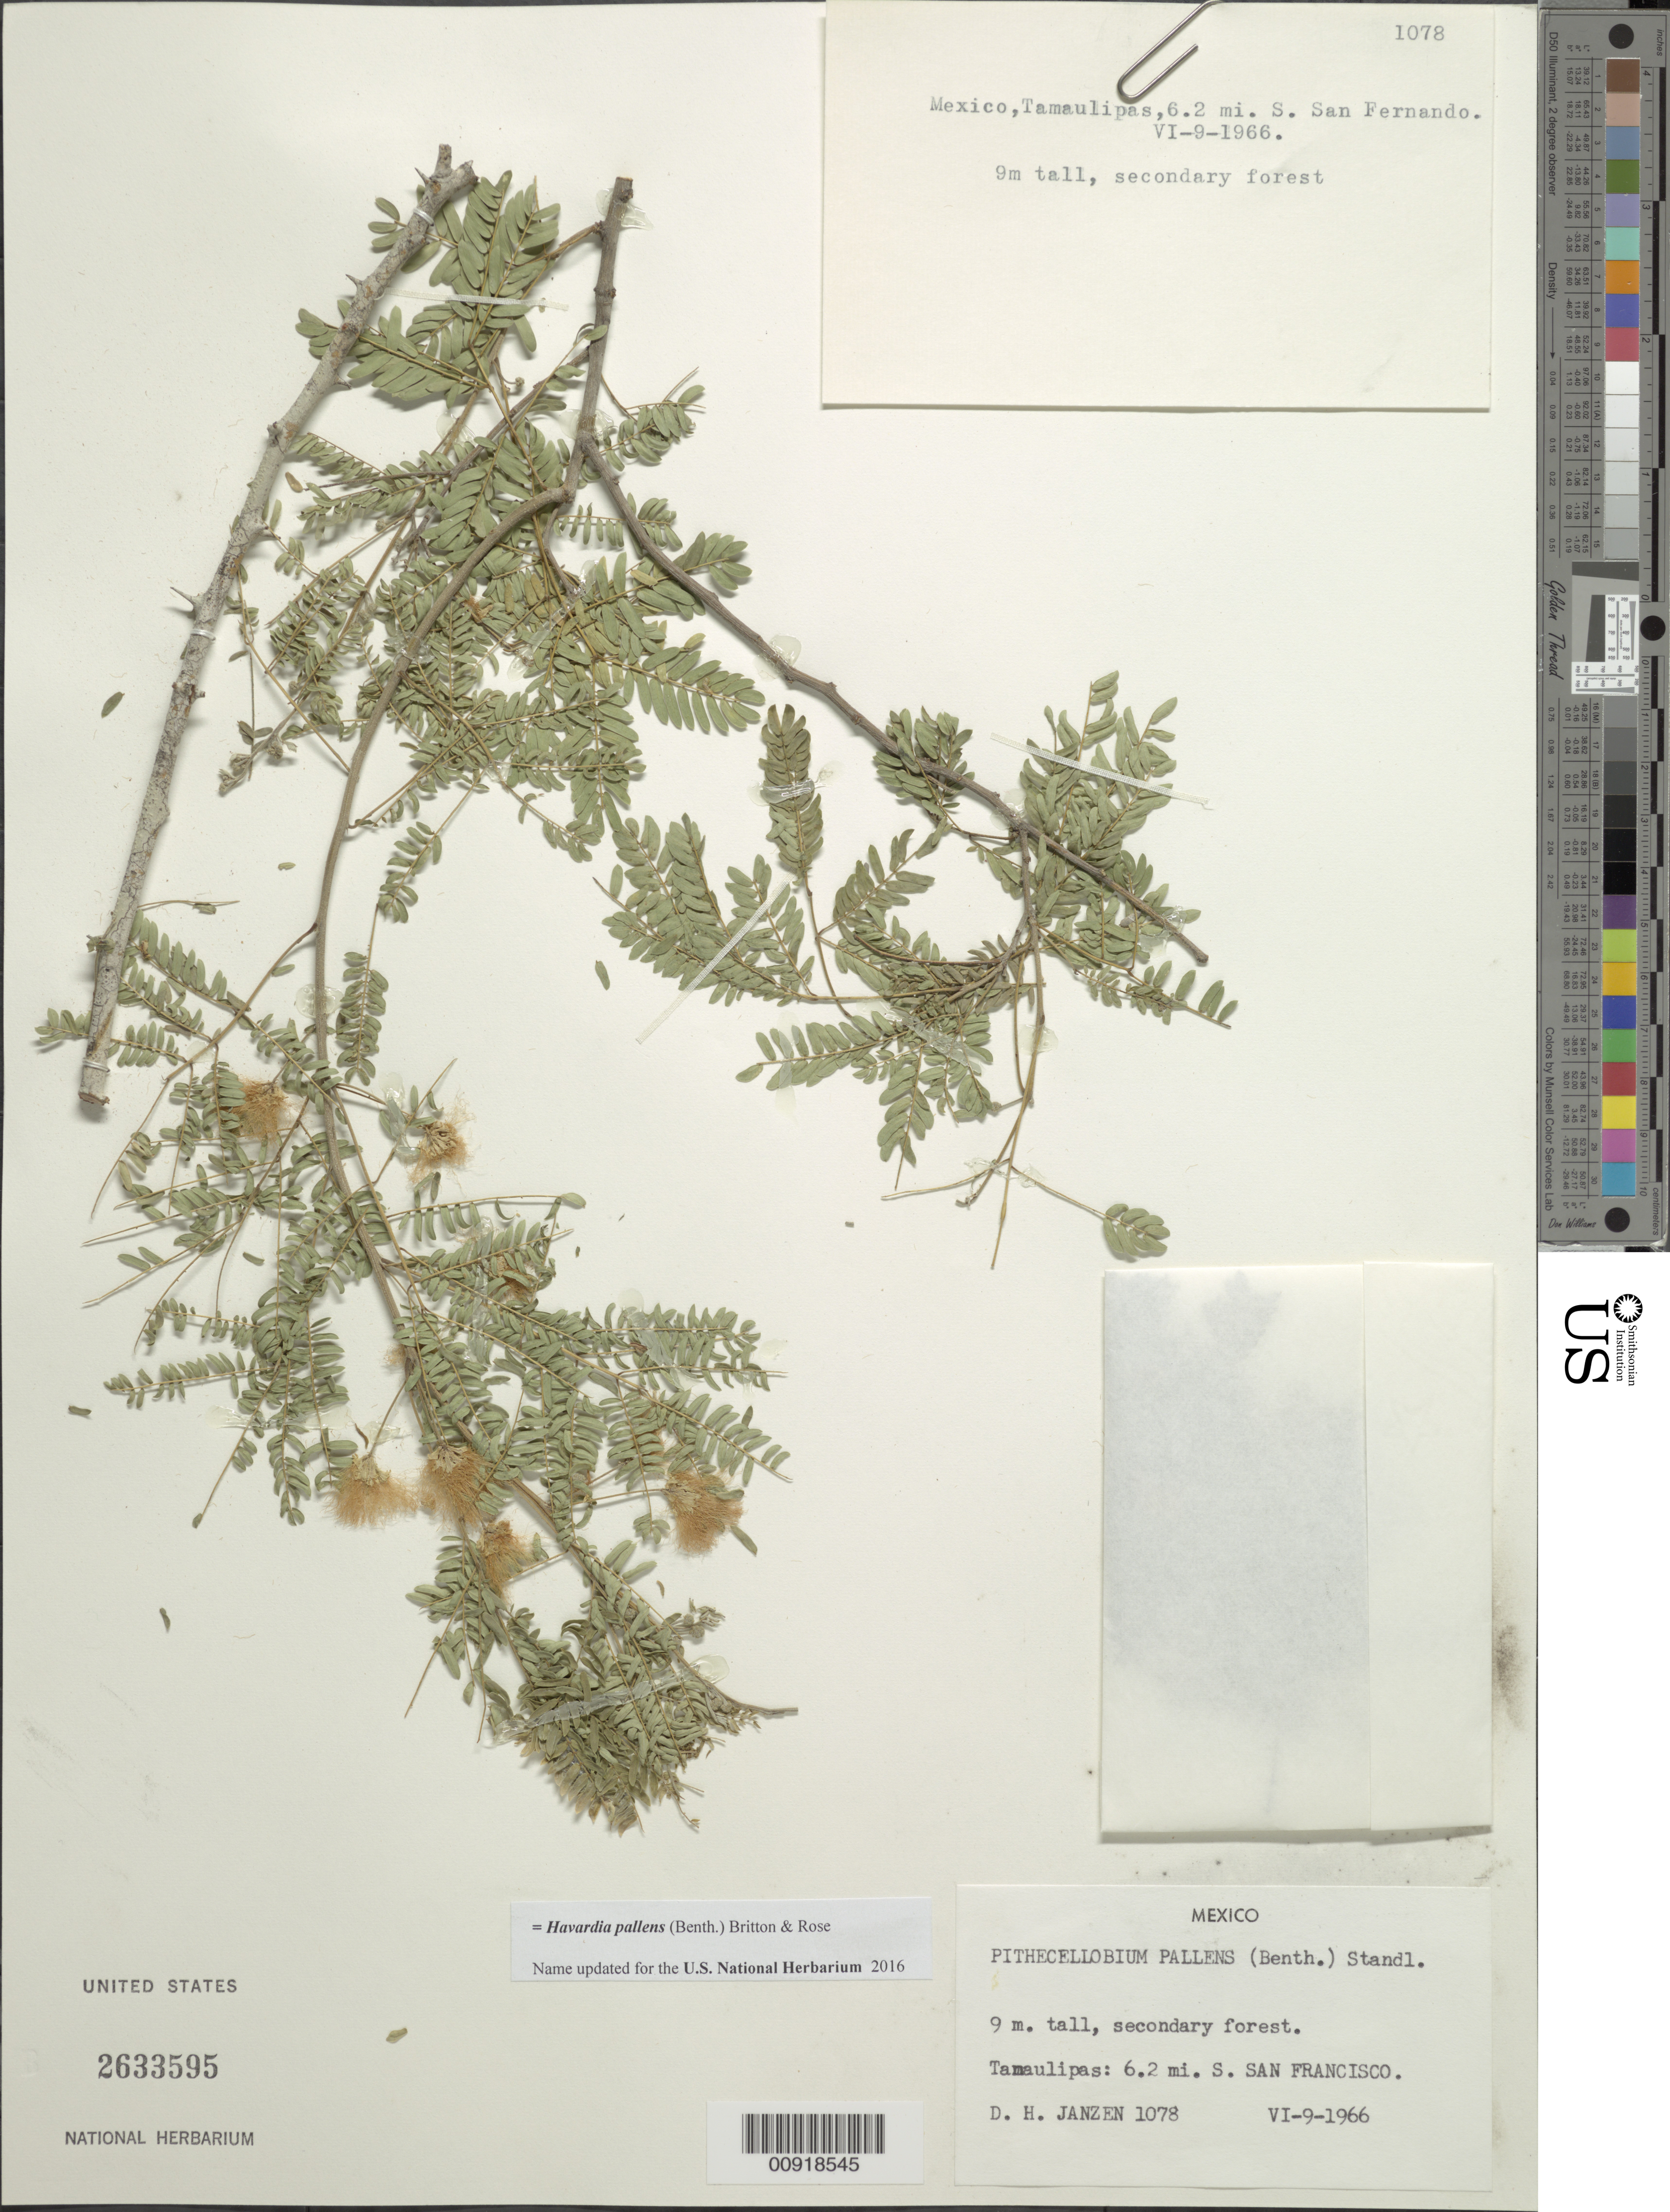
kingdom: Plantae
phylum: Tracheophyta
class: Magnoliopsida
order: Fabales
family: Fabaceae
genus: Havardia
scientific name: Havardia pallens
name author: (Benth.) Britton & Rose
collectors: D. Janzen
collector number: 1078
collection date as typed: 09 Jun 1966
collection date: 1966-06-09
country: Mexico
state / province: Tamaulipas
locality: Tamaulipas: 6.2 mi. S. San Francisco (Check a separate label possibly the original says San Fernando).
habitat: Secondary forest.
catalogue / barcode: US 2633595